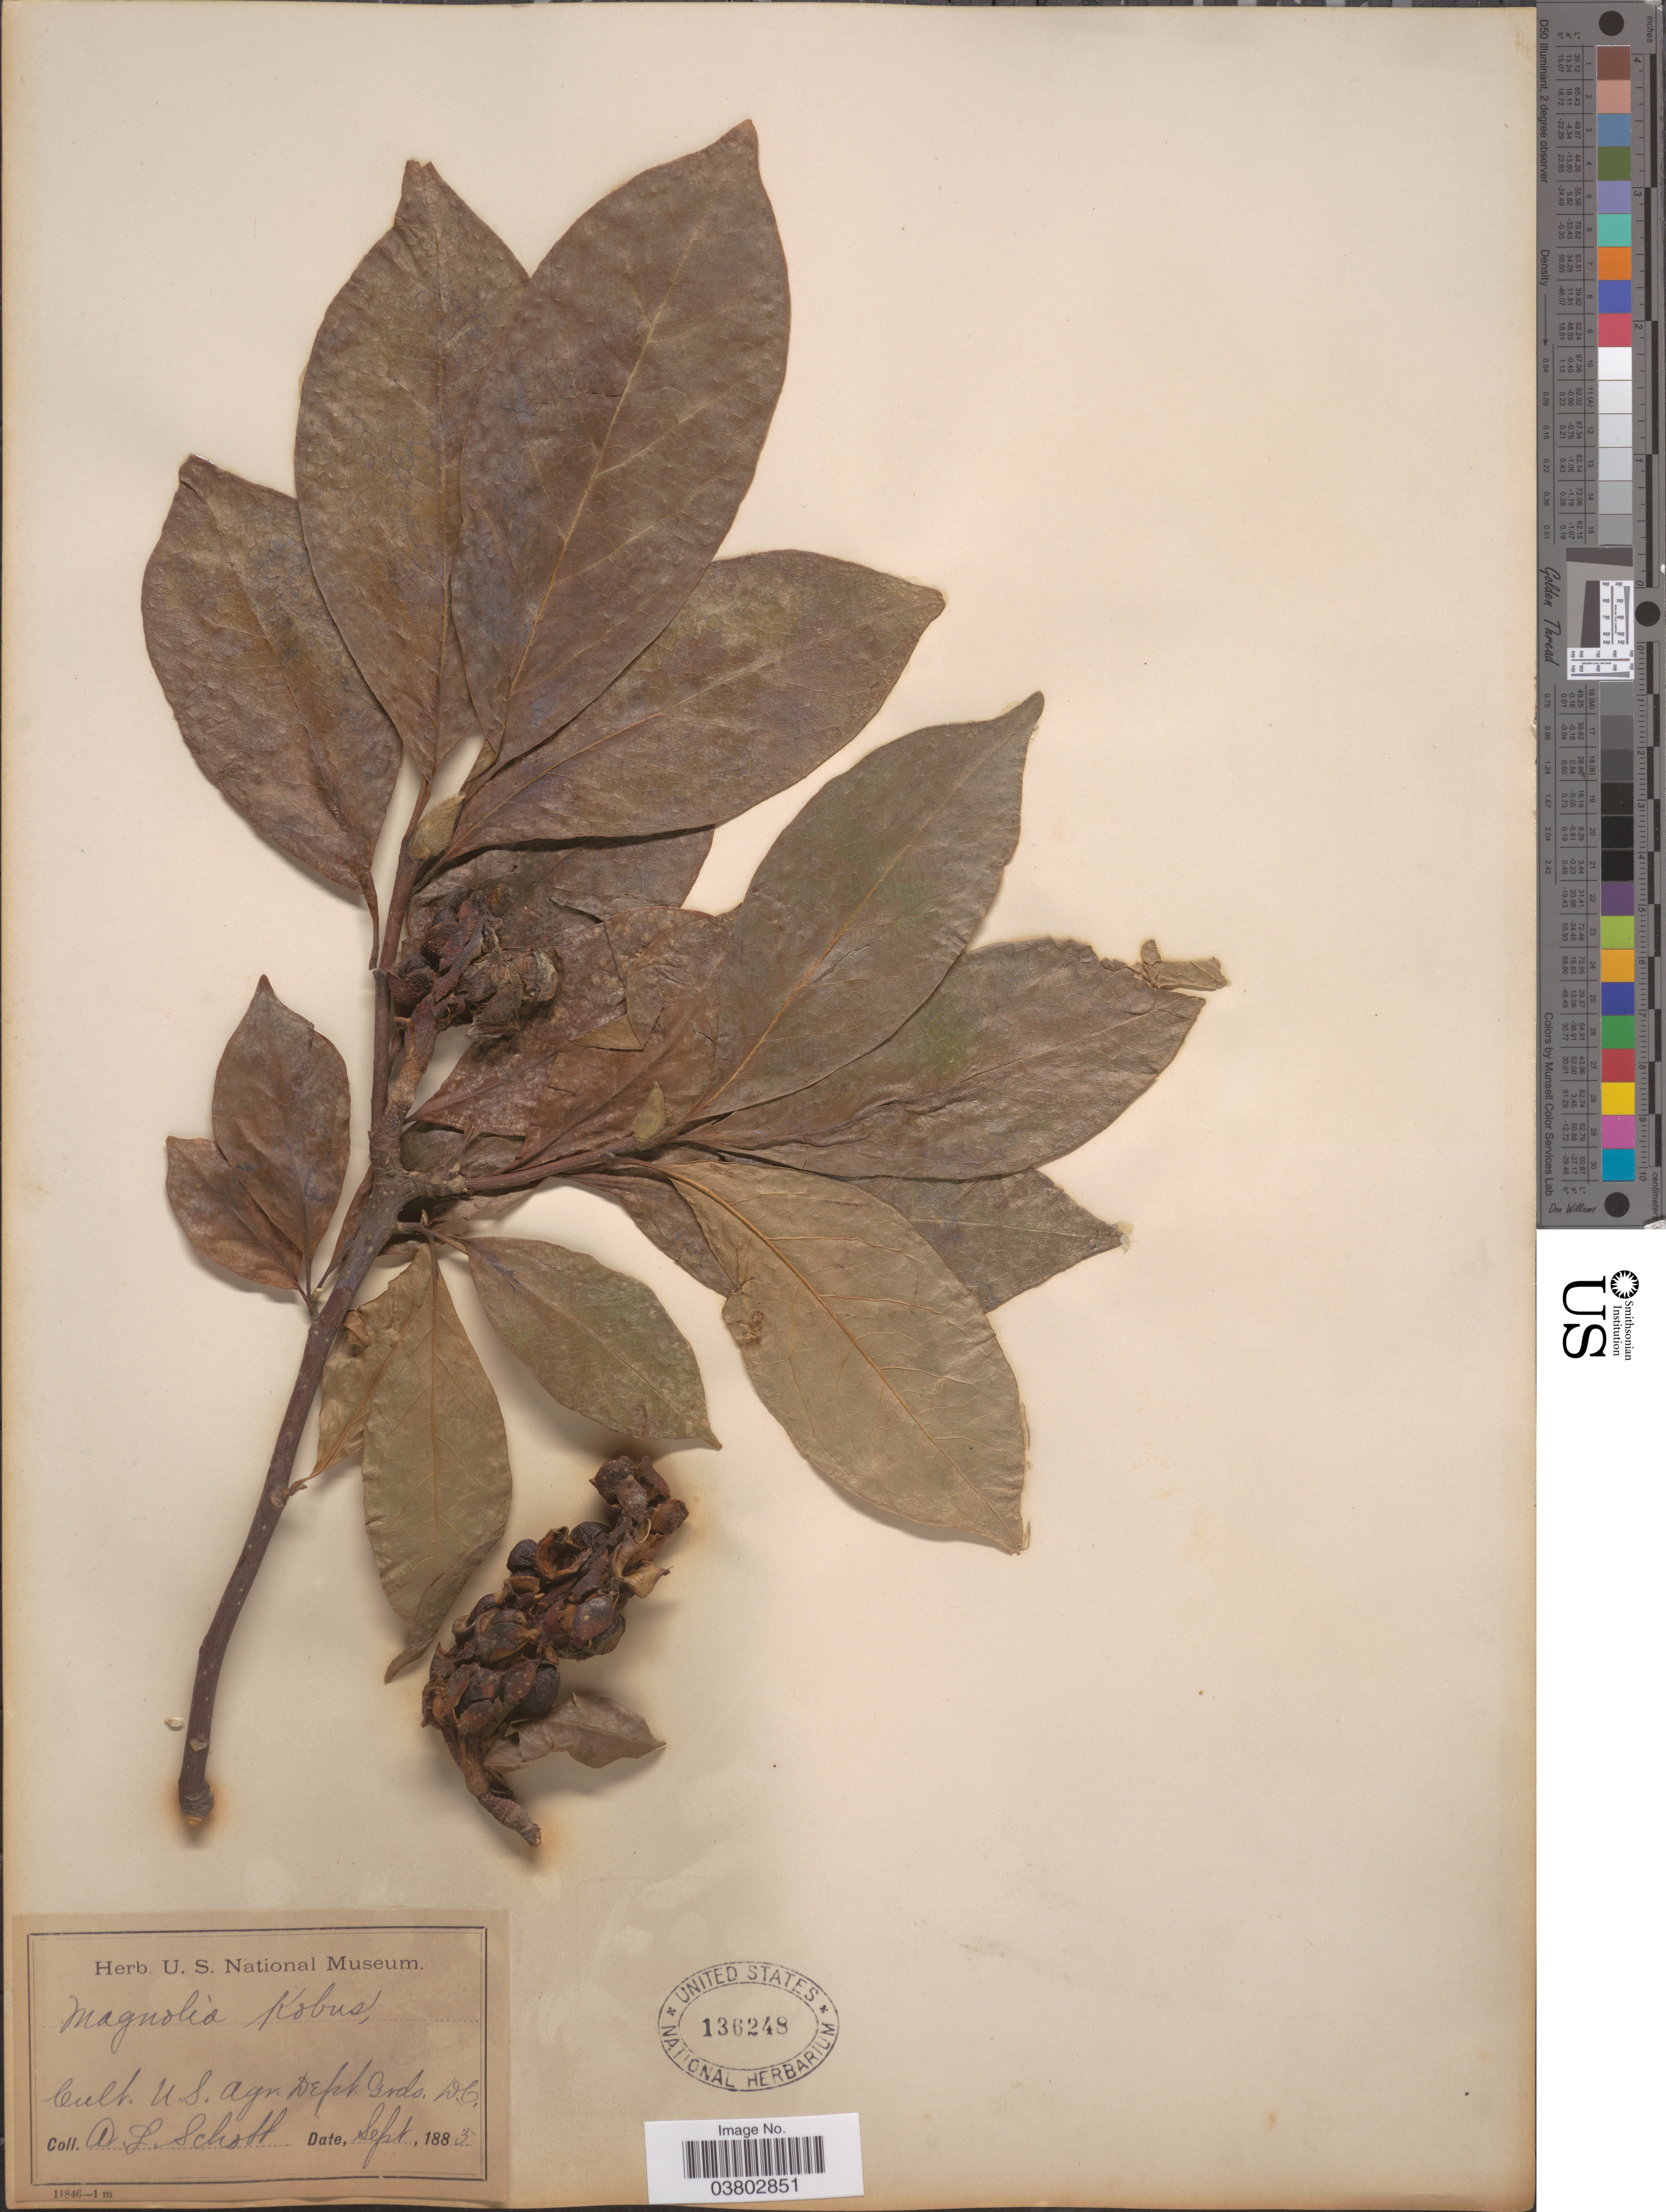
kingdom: Plantae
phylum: Tracheophyta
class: Magnoliopsida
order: Magnoliales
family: Magnoliaceae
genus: Magnolia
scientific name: Magnolia kobus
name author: DC.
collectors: A. L. Schott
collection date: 1885-09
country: United States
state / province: District of Columbia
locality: U.S. Agr. Dept. Grds.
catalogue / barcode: US 136248